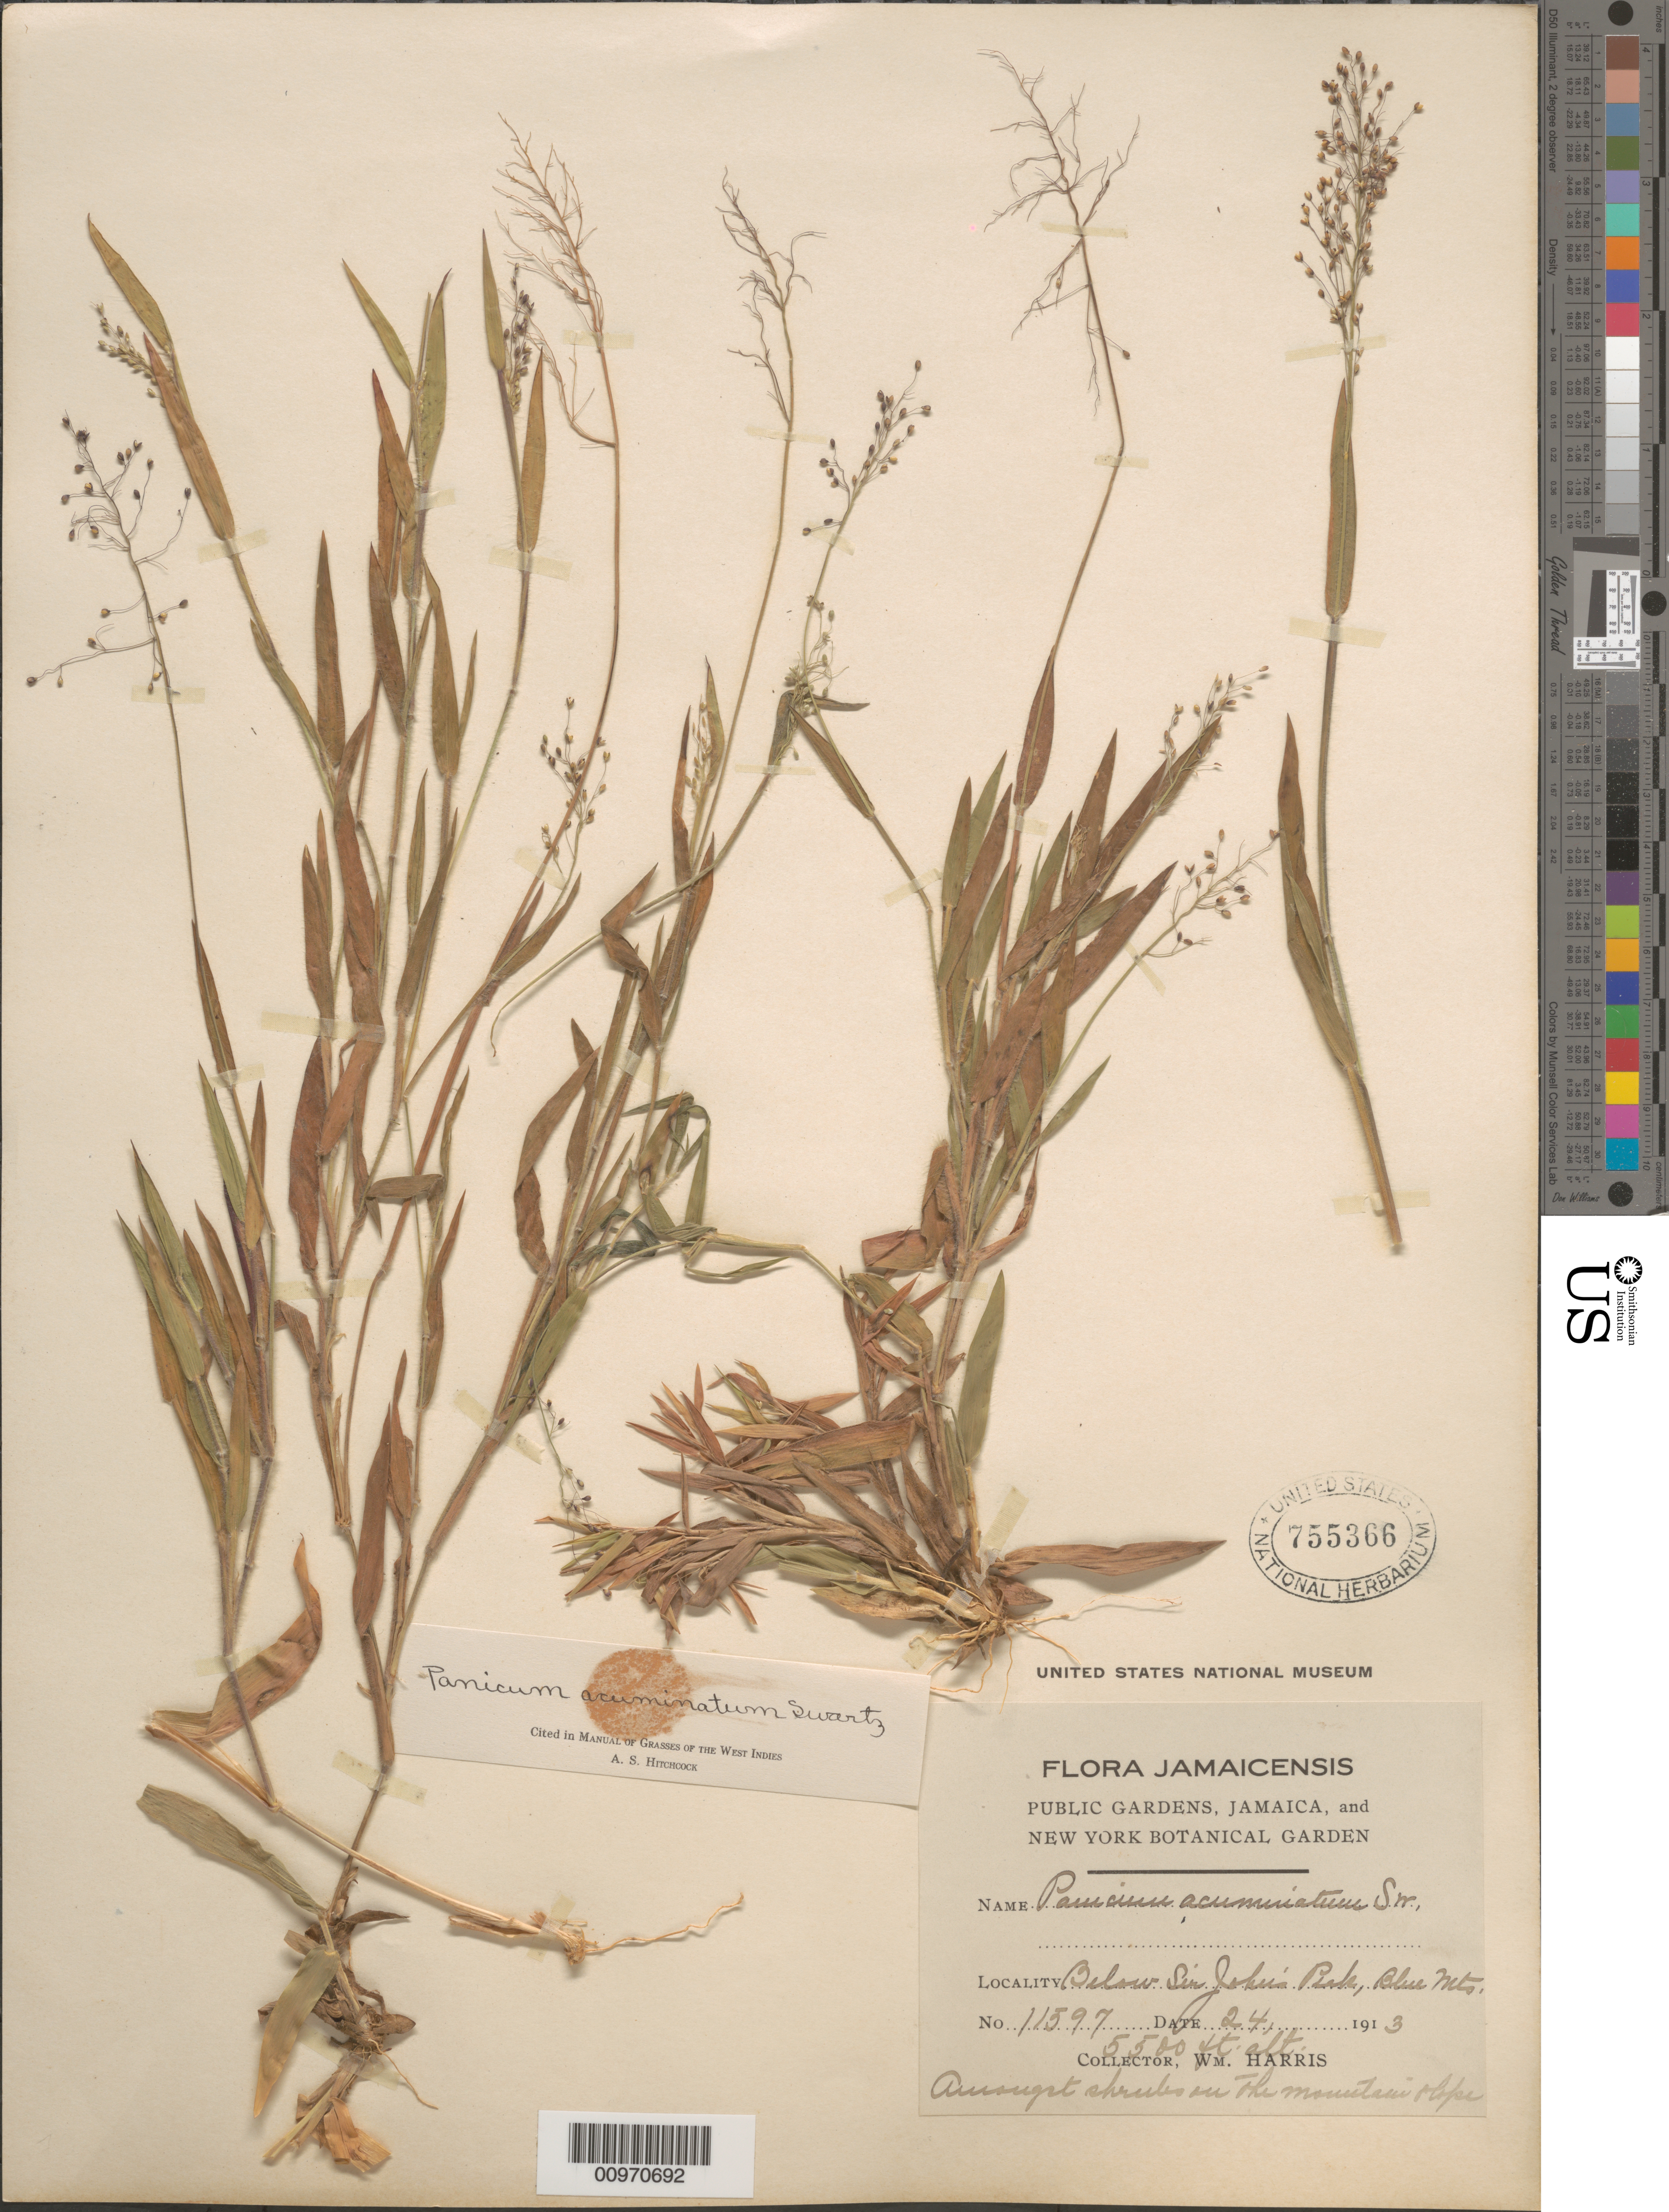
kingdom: Plantae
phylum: Tracheophyta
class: Liliopsida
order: Poales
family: Poaceae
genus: Panicum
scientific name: Panicum acuminatum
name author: Sw.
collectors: W. H. Harris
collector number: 11597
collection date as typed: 24 --- 1913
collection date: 1913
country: Jamaica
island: Jamaica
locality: Blue Mts., below Sir John's Peak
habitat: Amongst shrubs on the mountain slope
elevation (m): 1676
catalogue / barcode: US 755366